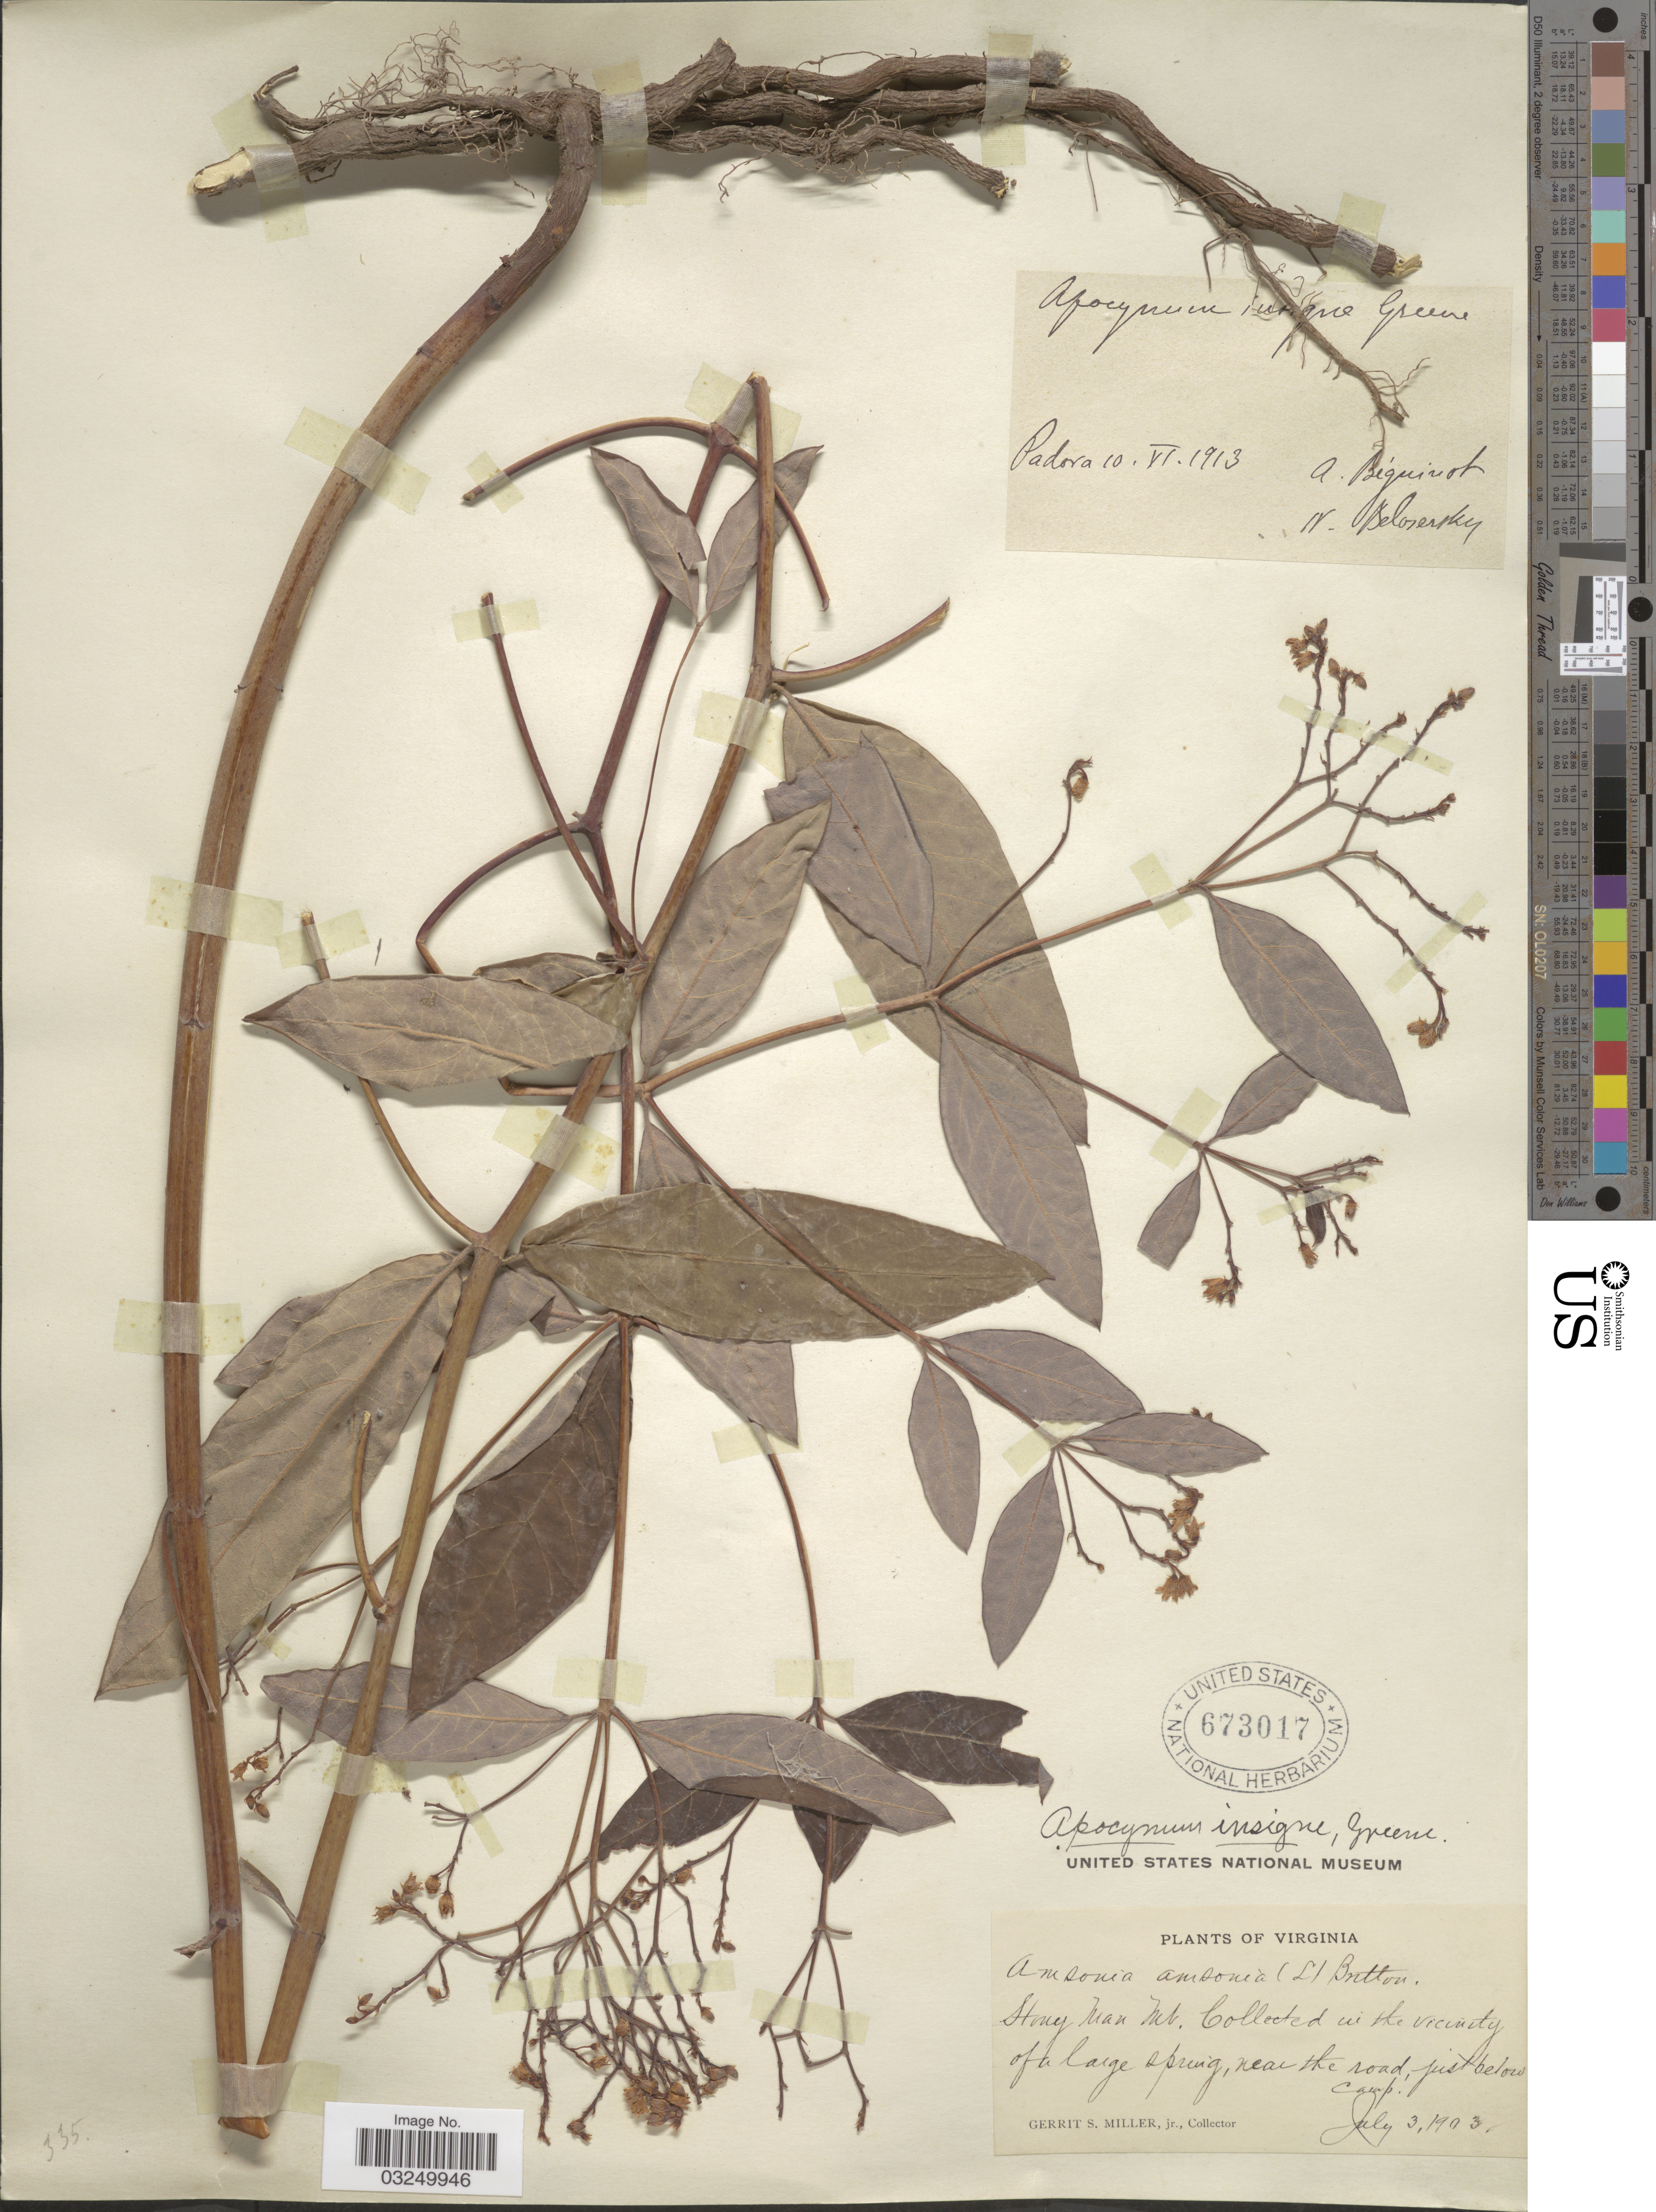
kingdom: Plantae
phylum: Tracheophyta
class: Magnoliopsida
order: Gentianales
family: Apocynaceae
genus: Apocynum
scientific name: Apocynum insigne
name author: S.W. Greene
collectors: G. S. Miller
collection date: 1903-07-03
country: United States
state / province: Virginia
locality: Stony Man Mt. In the vicinity of a large spring, near the road, just below camp.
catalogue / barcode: US 673017